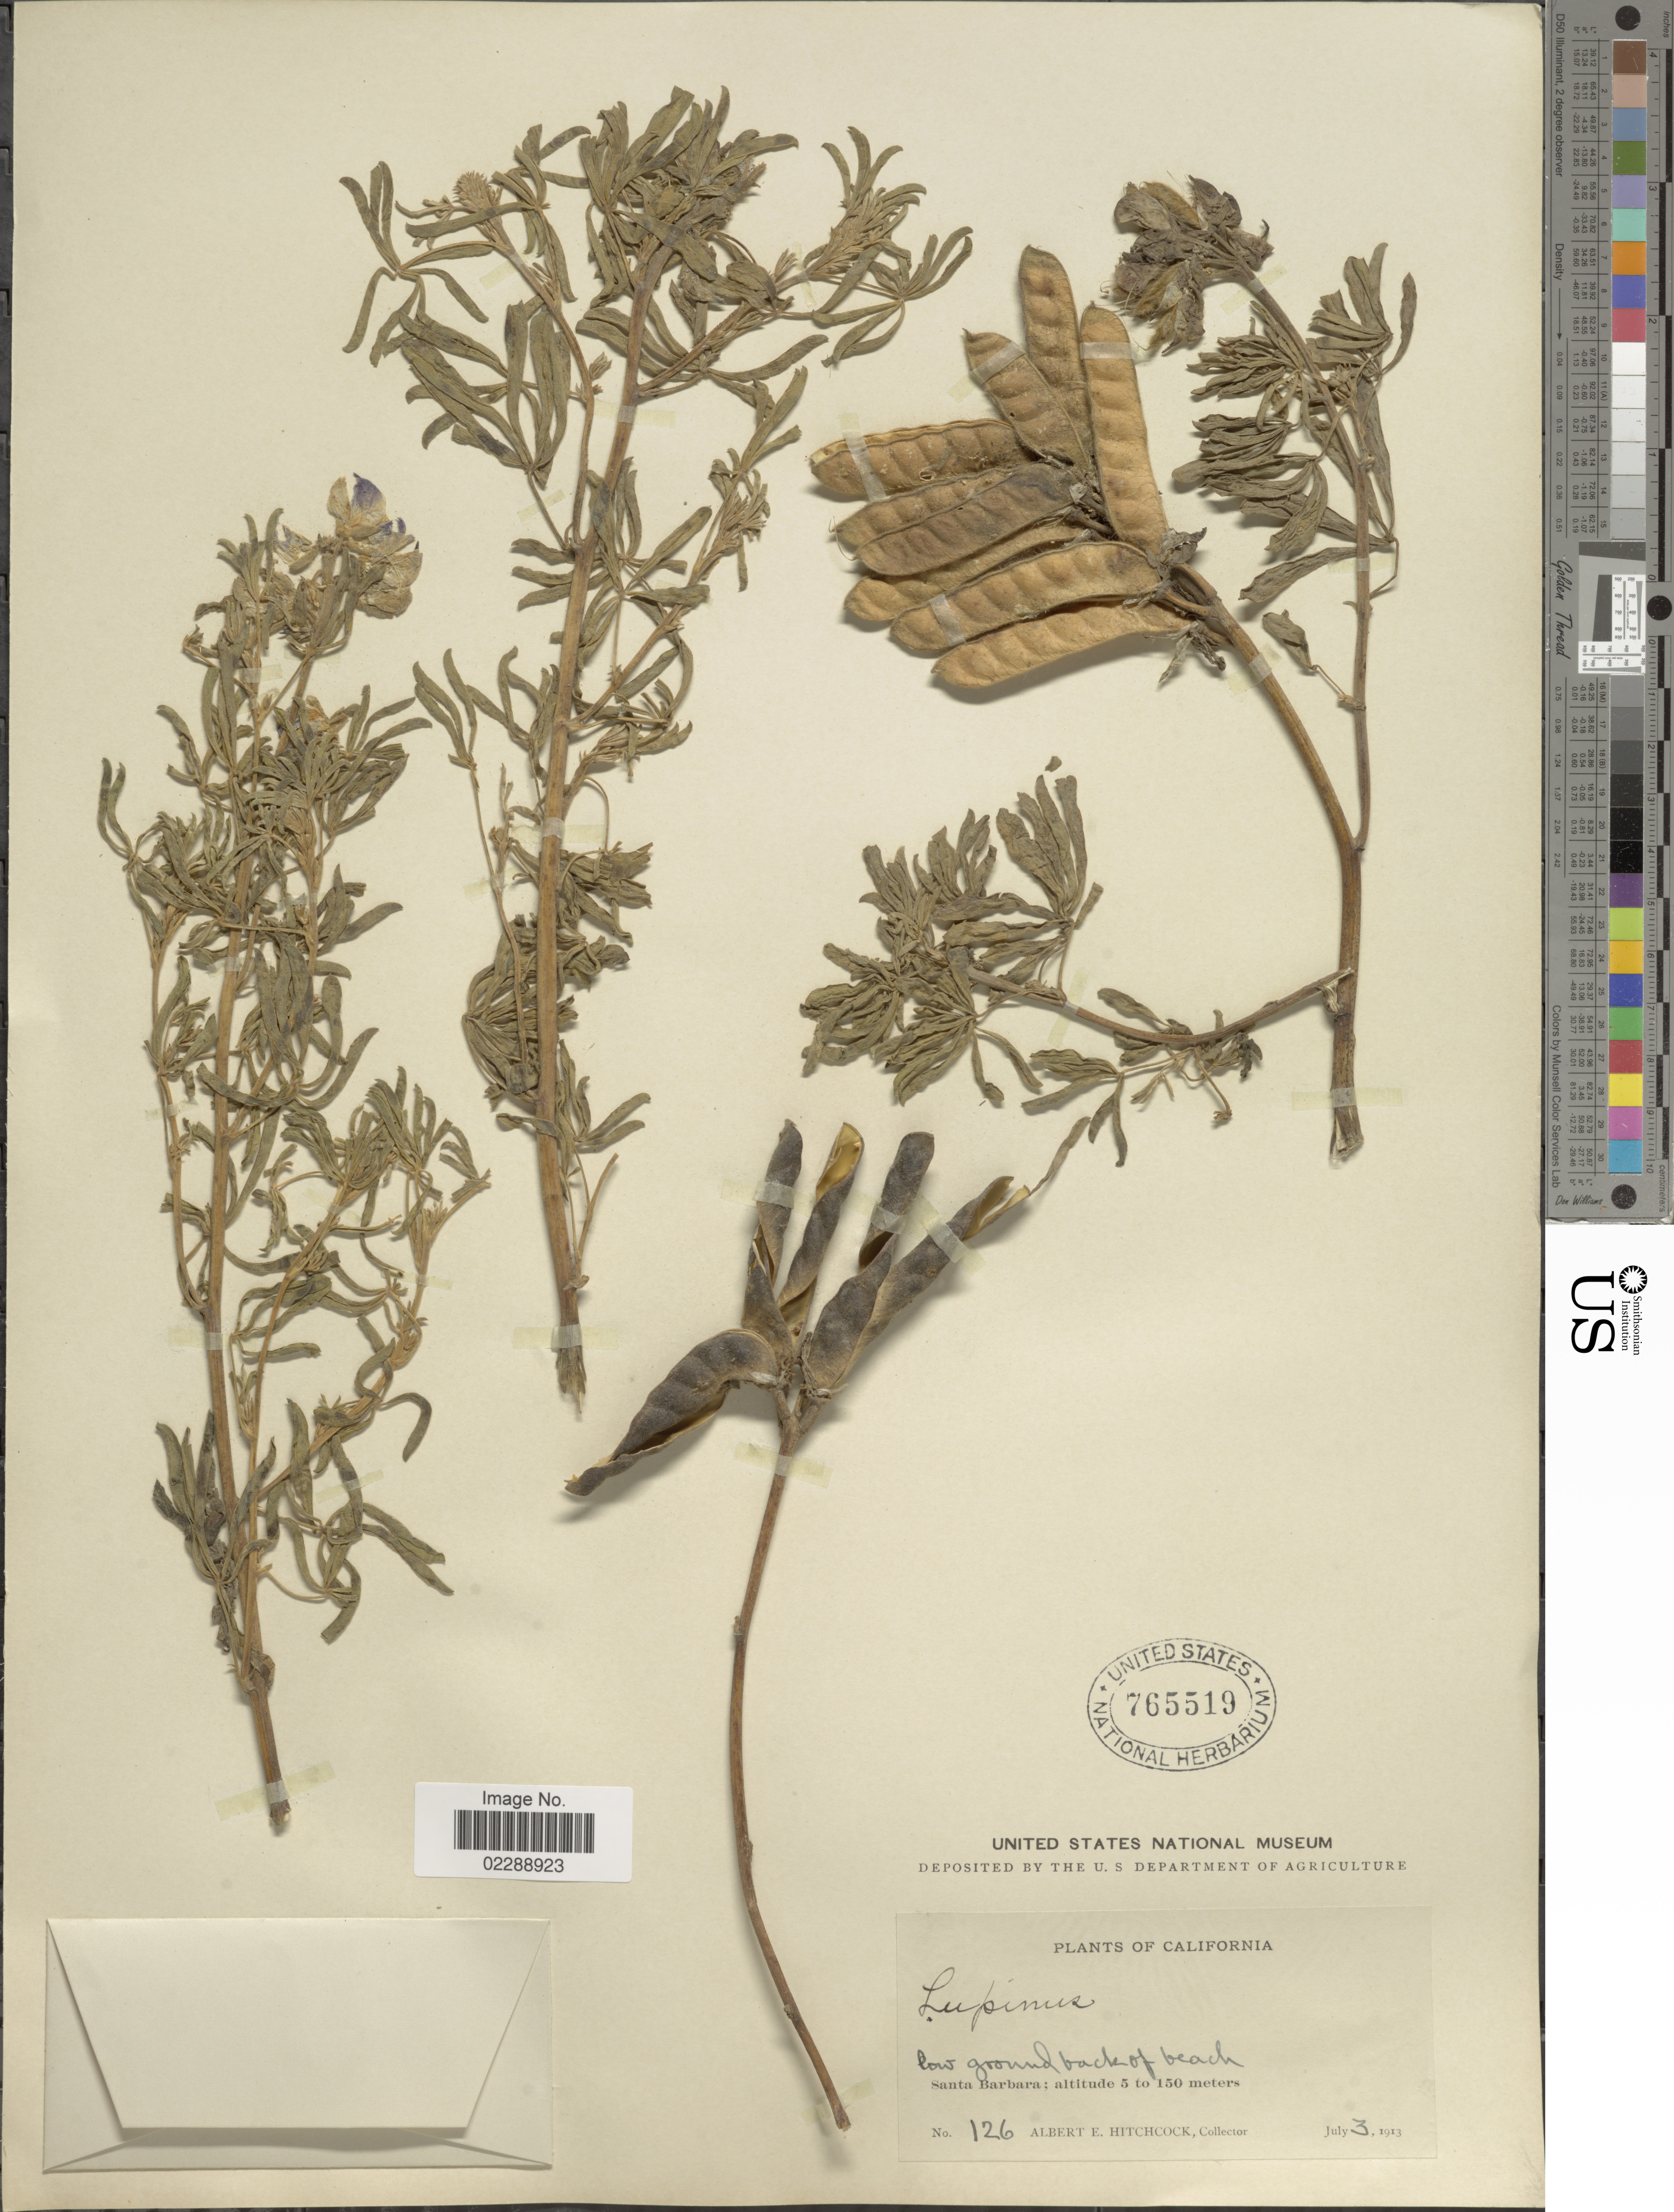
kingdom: Plantae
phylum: Tracheophyta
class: Magnoliopsida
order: Fabales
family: Fabaceae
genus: Lupinus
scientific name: Lupinus sp.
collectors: A. Hitchcock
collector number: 126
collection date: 1913-07-03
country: United States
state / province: California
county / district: Santa Barbara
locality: Santa Barbara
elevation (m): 5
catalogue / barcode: US 765519